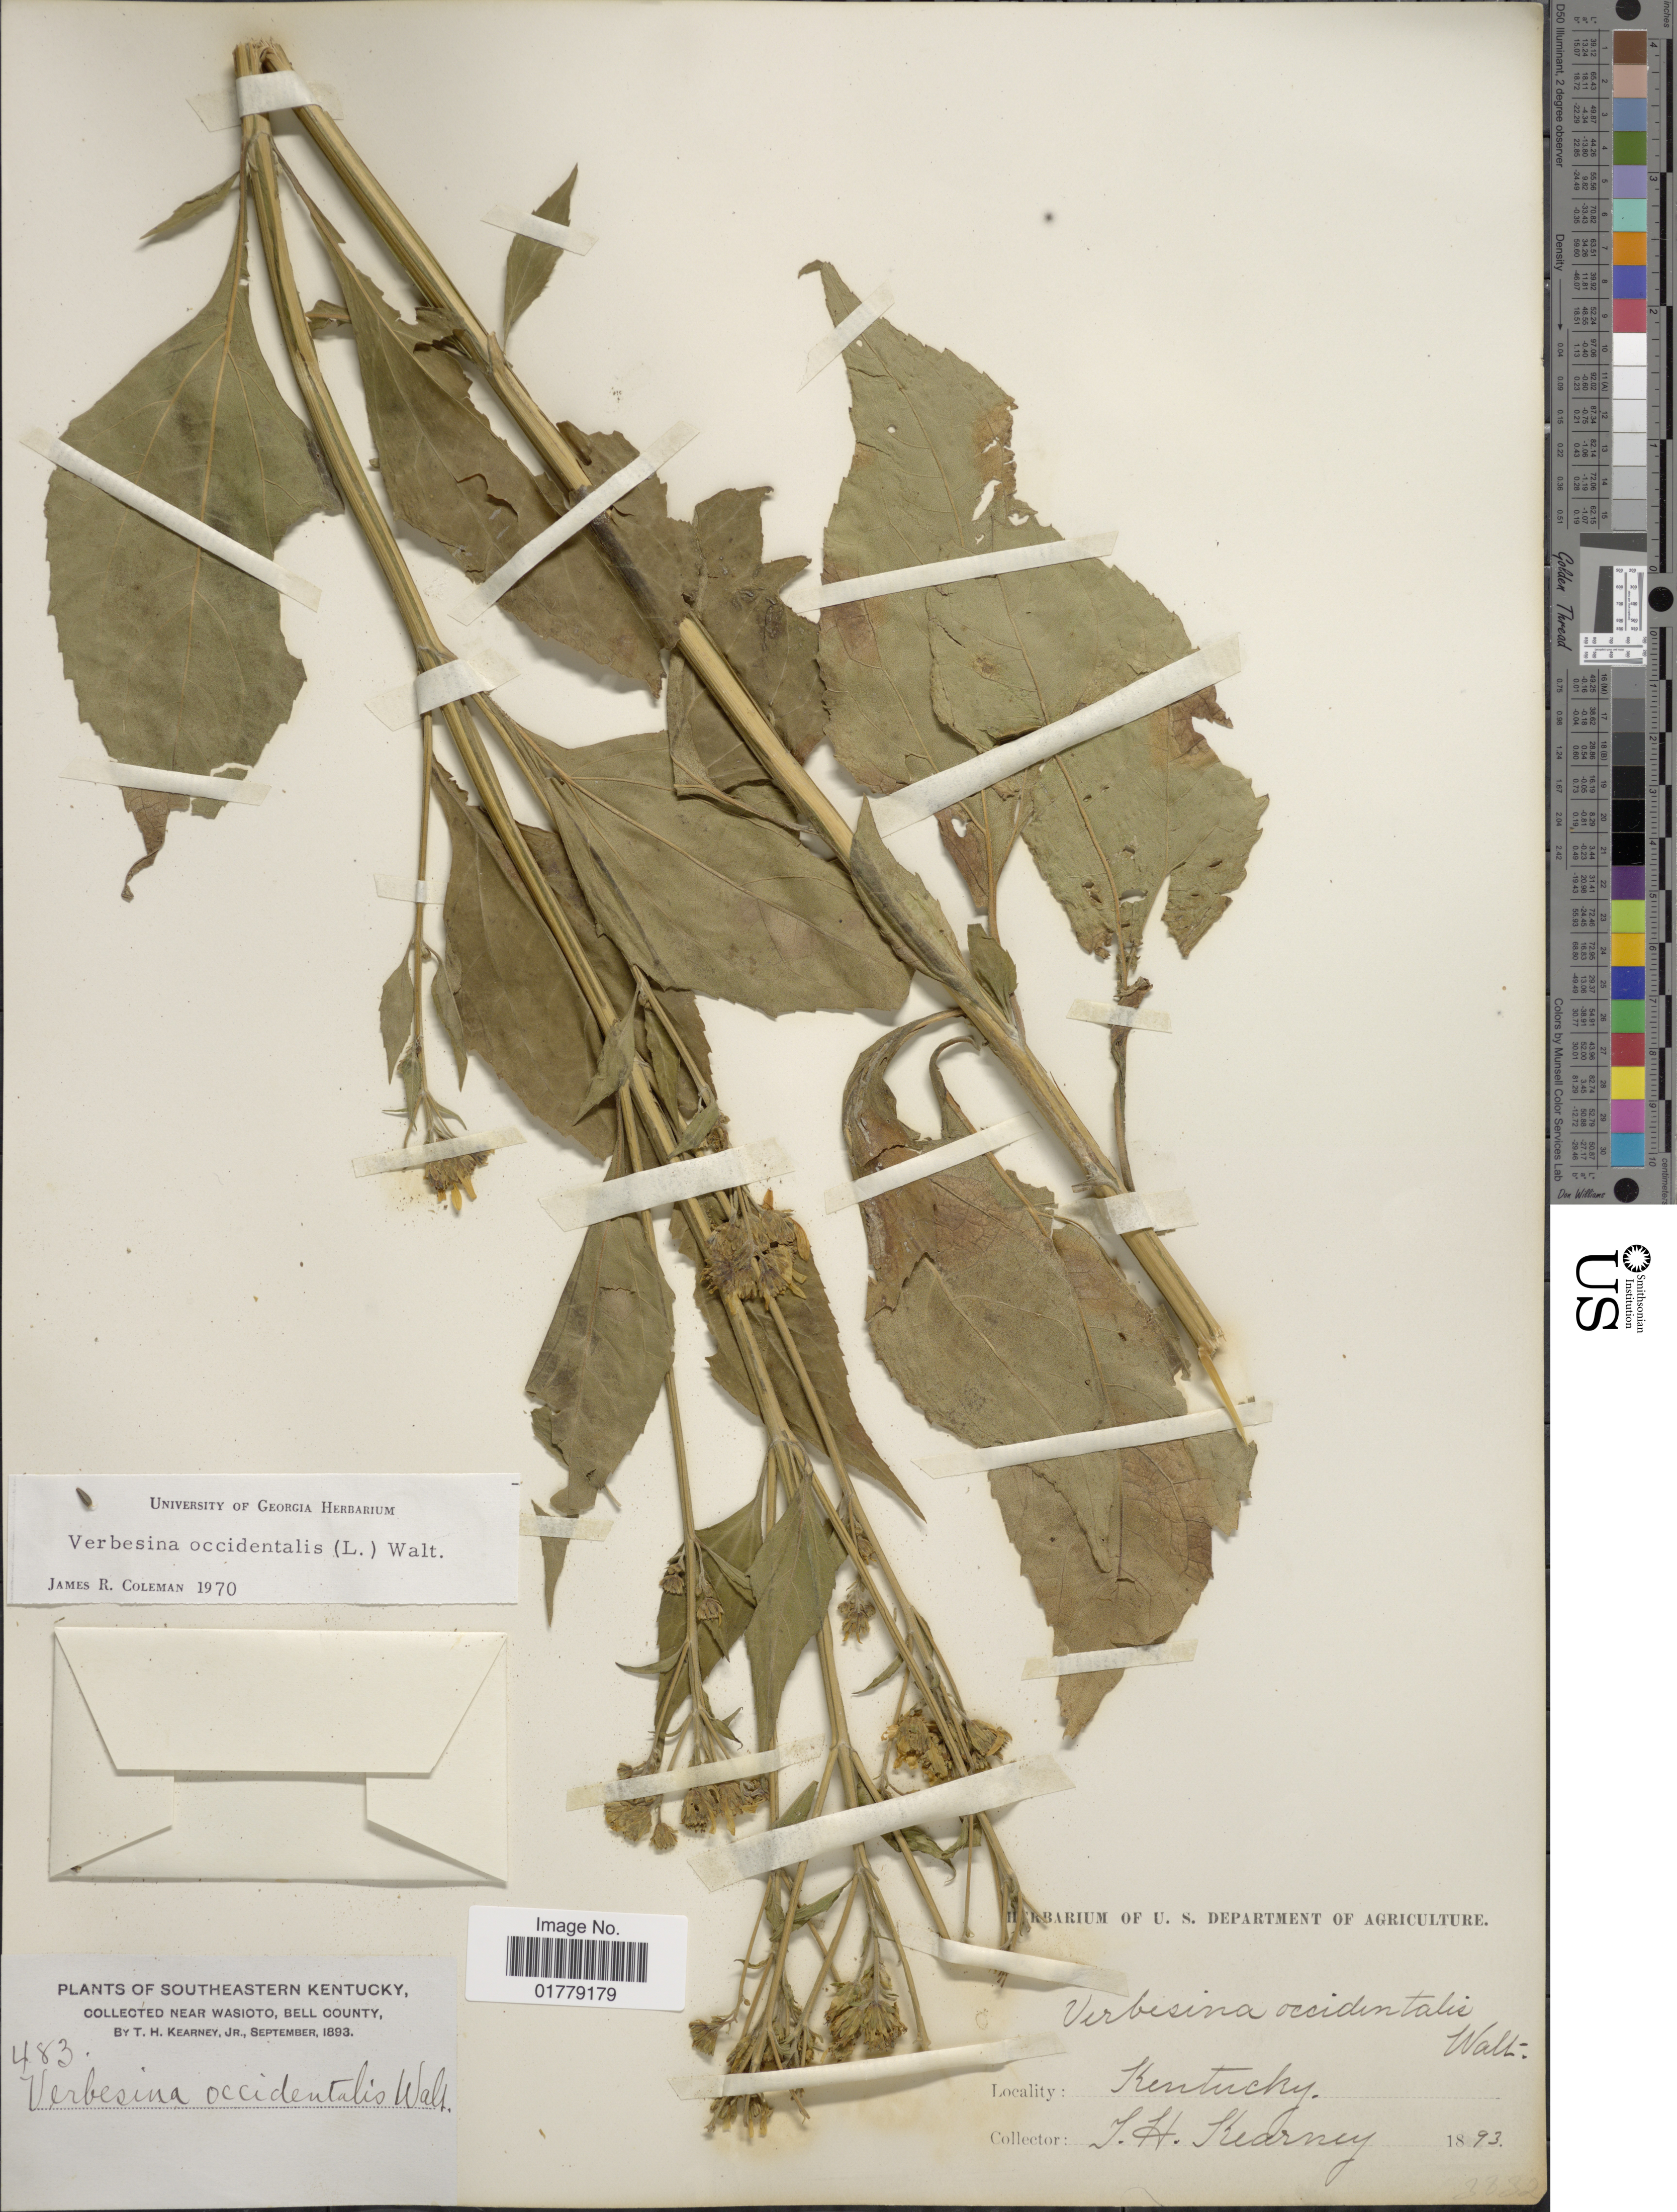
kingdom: Plantae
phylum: Tracheophyta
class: Magnoliopsida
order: Asterales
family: Asteraceae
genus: Verbesina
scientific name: Verbesina occidentalis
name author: (L.) Walter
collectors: T. H. Kearney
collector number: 483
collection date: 1893-09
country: United States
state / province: Kentucky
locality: Southeastern Kentucky. Near Wasioto, Bell County